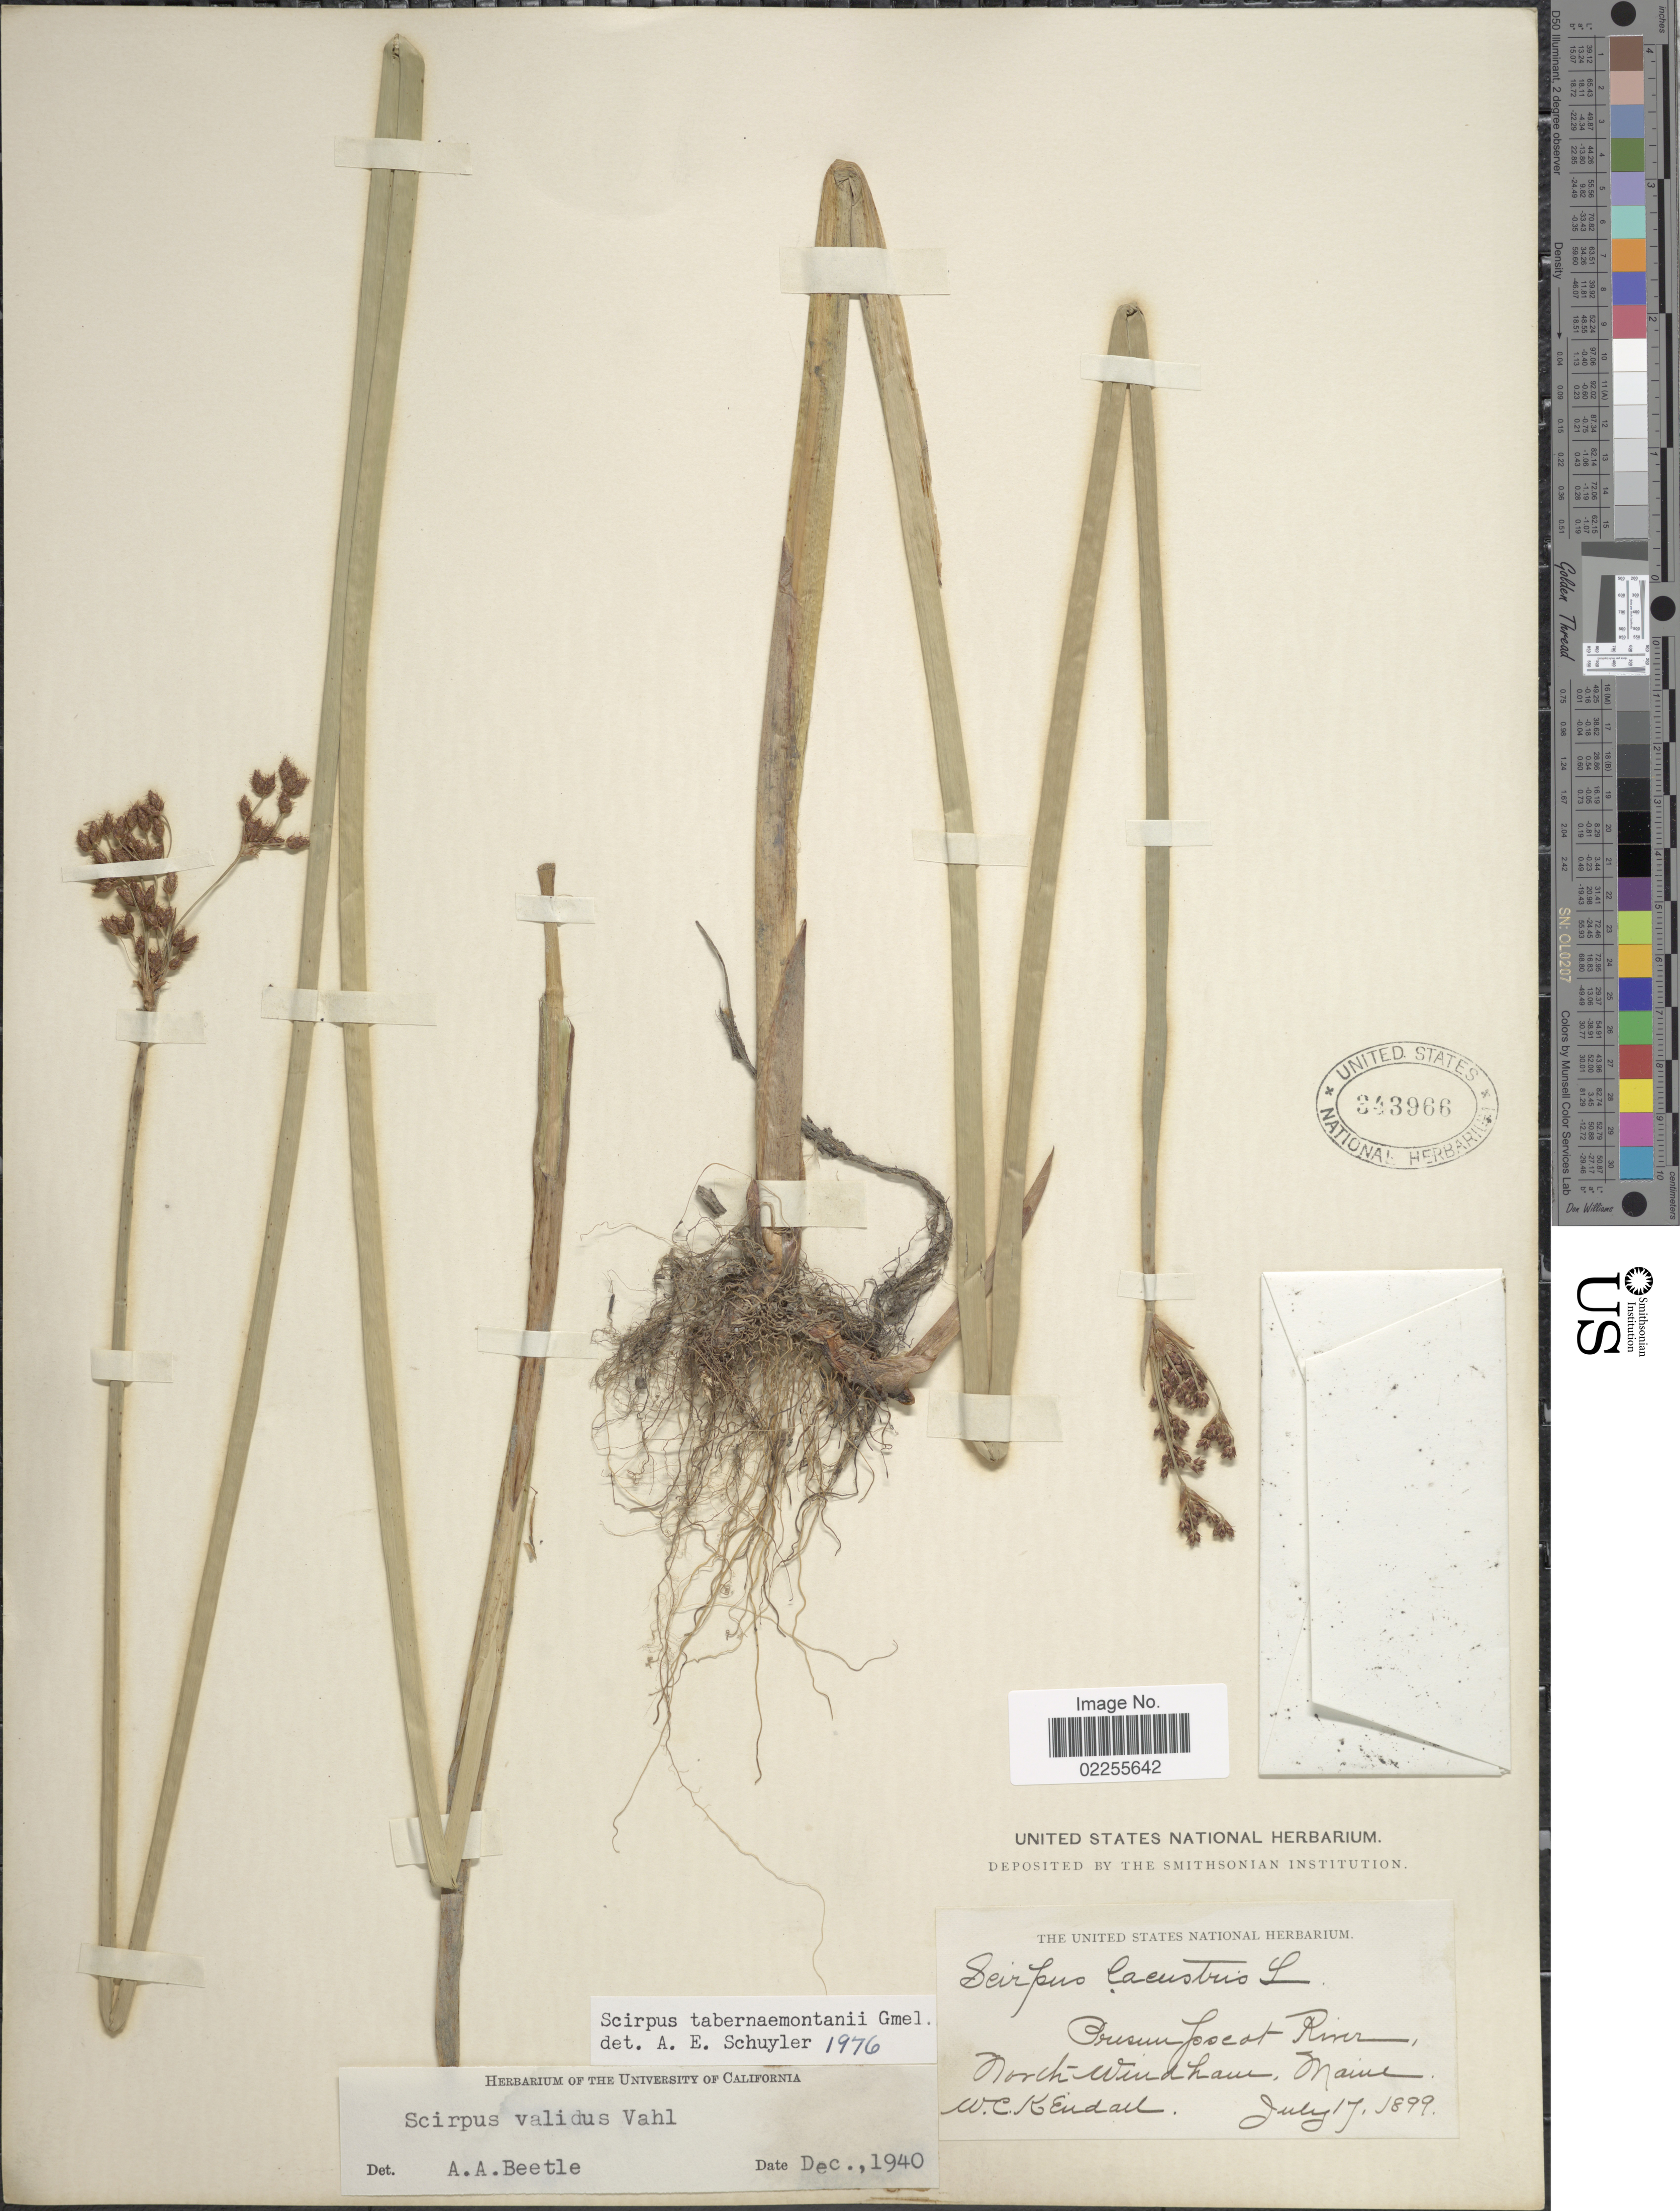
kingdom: Plantae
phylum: Tracheophyta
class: Liliopsida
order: Poales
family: Cyperaceae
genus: Schoenoplectus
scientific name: Schoenoplectus tabernaemontani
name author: (C.C. Gmel.) Palla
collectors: W. Kendall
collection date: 1899-07-17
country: United States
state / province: Maine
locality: Presumpscot River, North Windhaven.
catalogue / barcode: US 343966